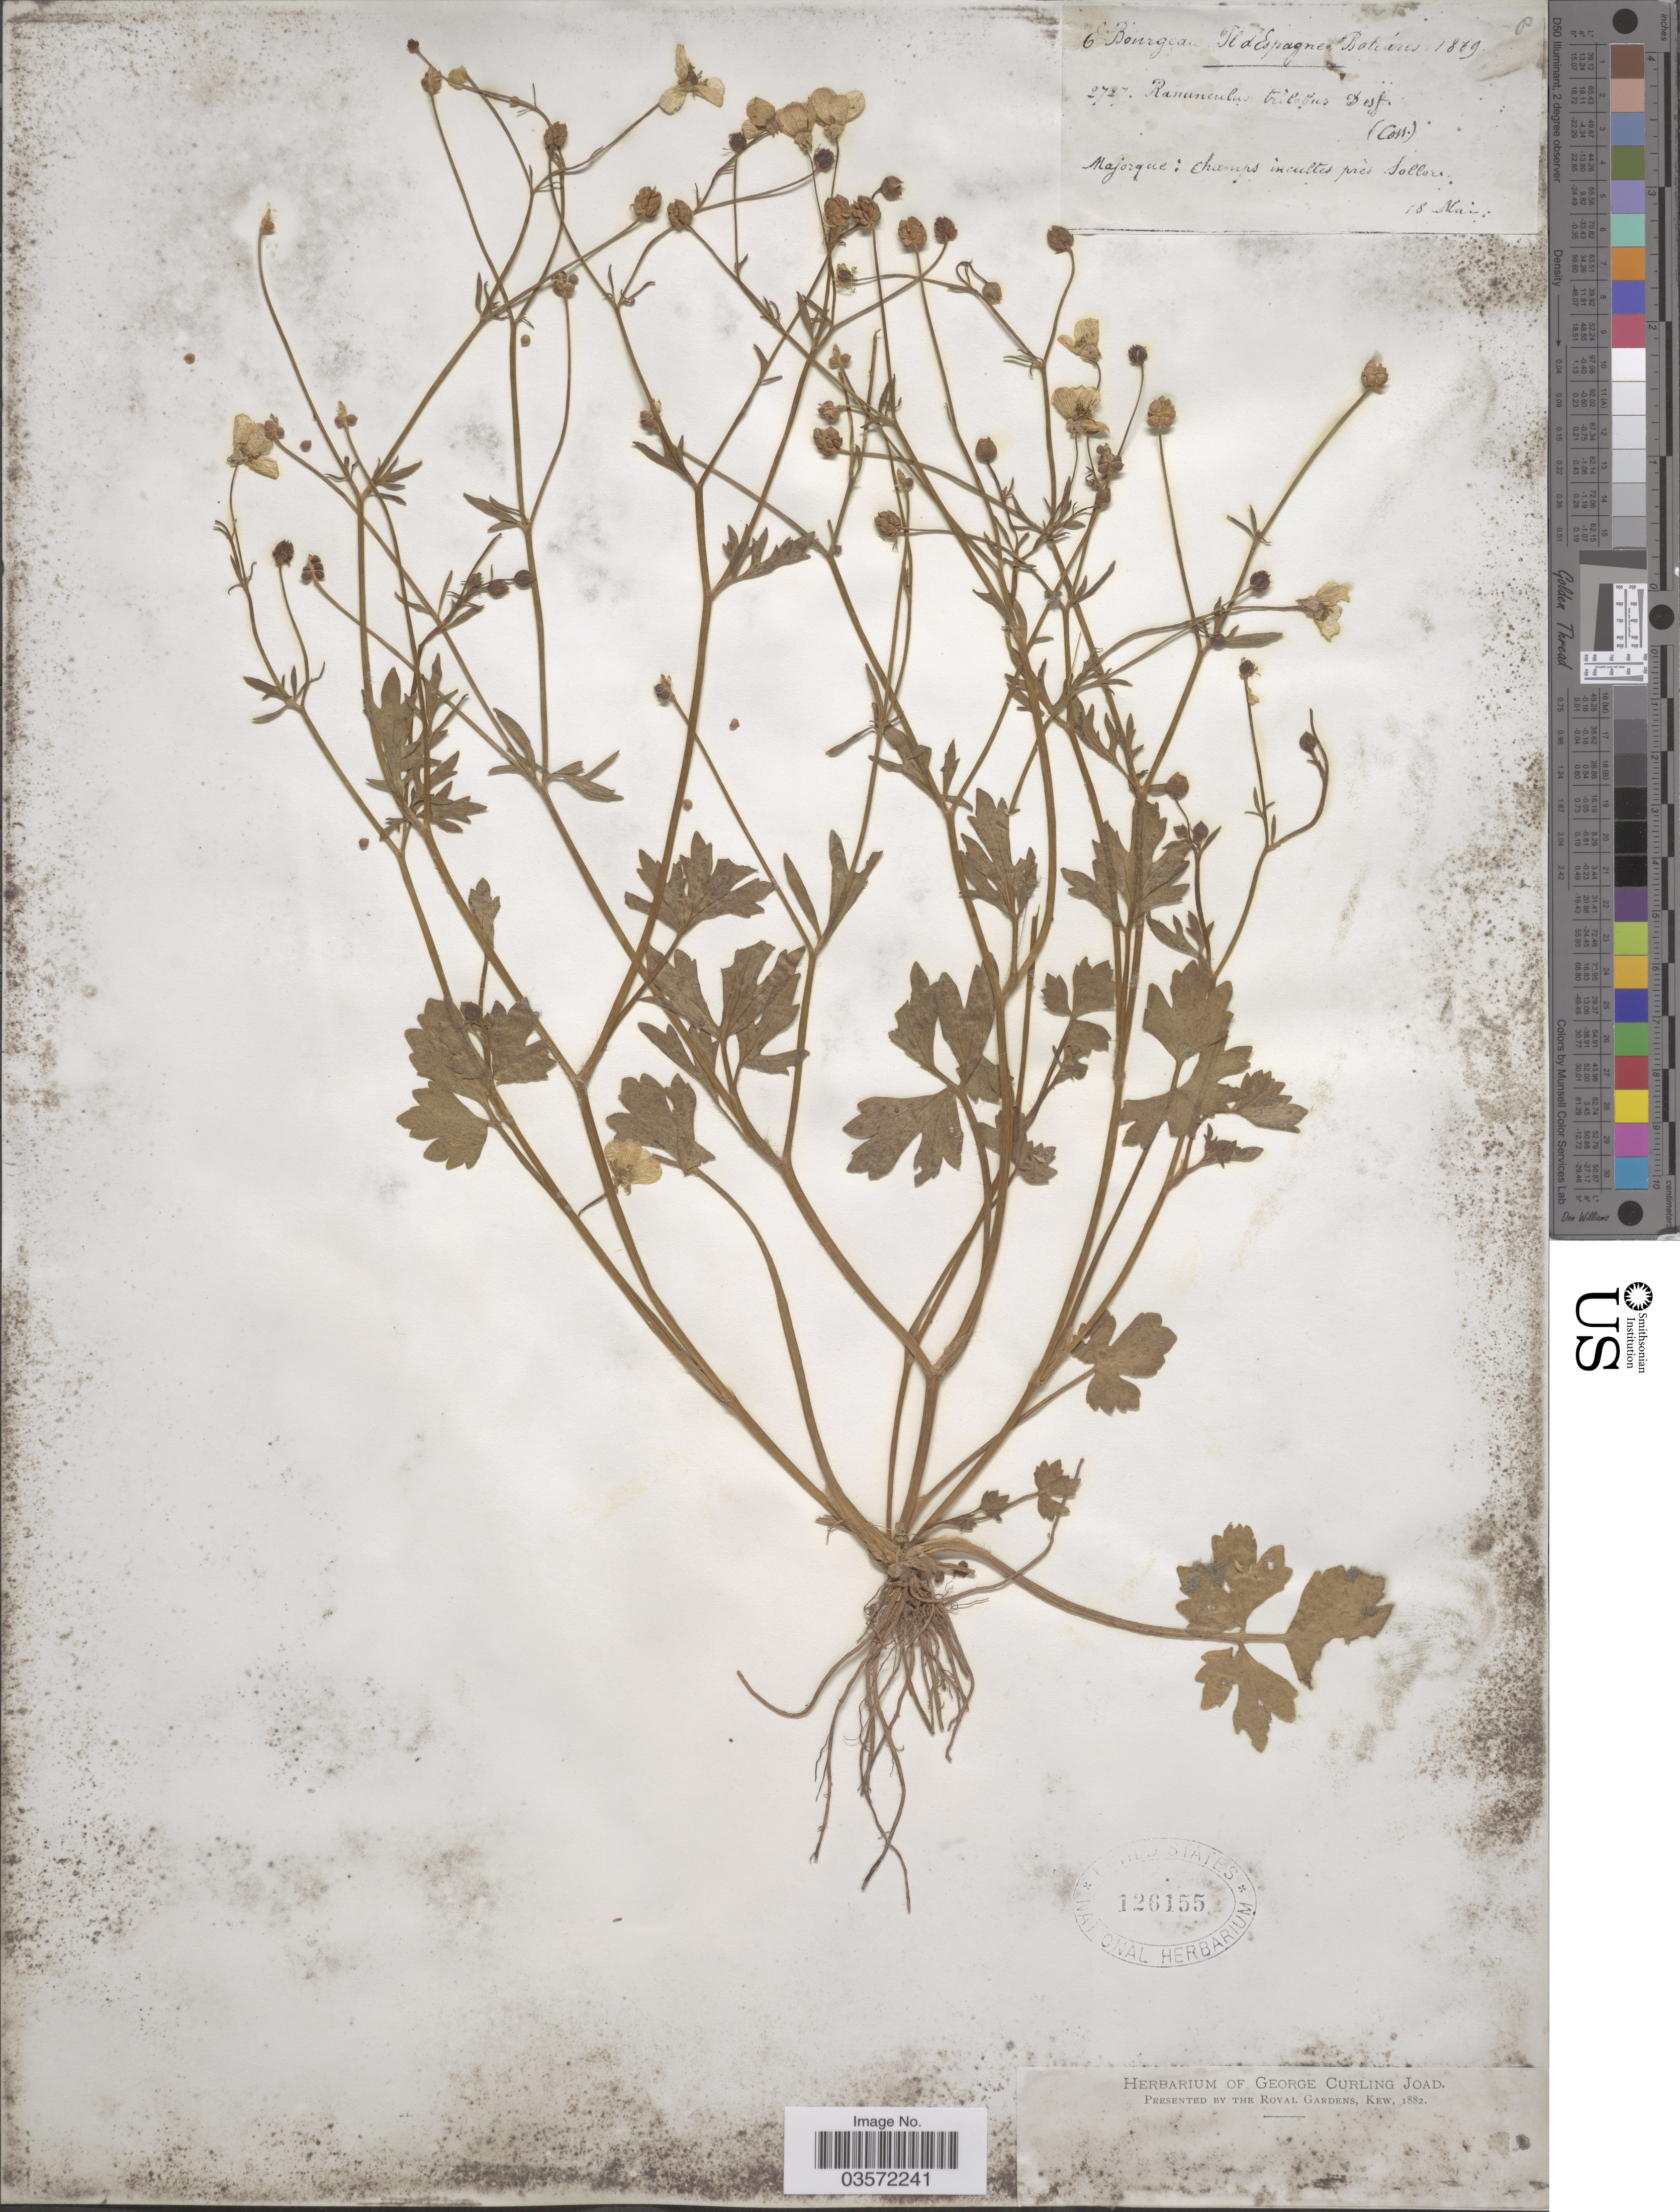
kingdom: Plantae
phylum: Tracheophyta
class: Magnoliopsida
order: Ranunculales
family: Ranunculaceae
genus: Ranunculus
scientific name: Ranunculus trilobus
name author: Desf.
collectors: E. Bourgeau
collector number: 2727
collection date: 1869-05-18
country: Spain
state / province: Islas Baleares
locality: Espagne Baleáres. Majorque: Champs incultes près Soller.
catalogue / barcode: US 126155